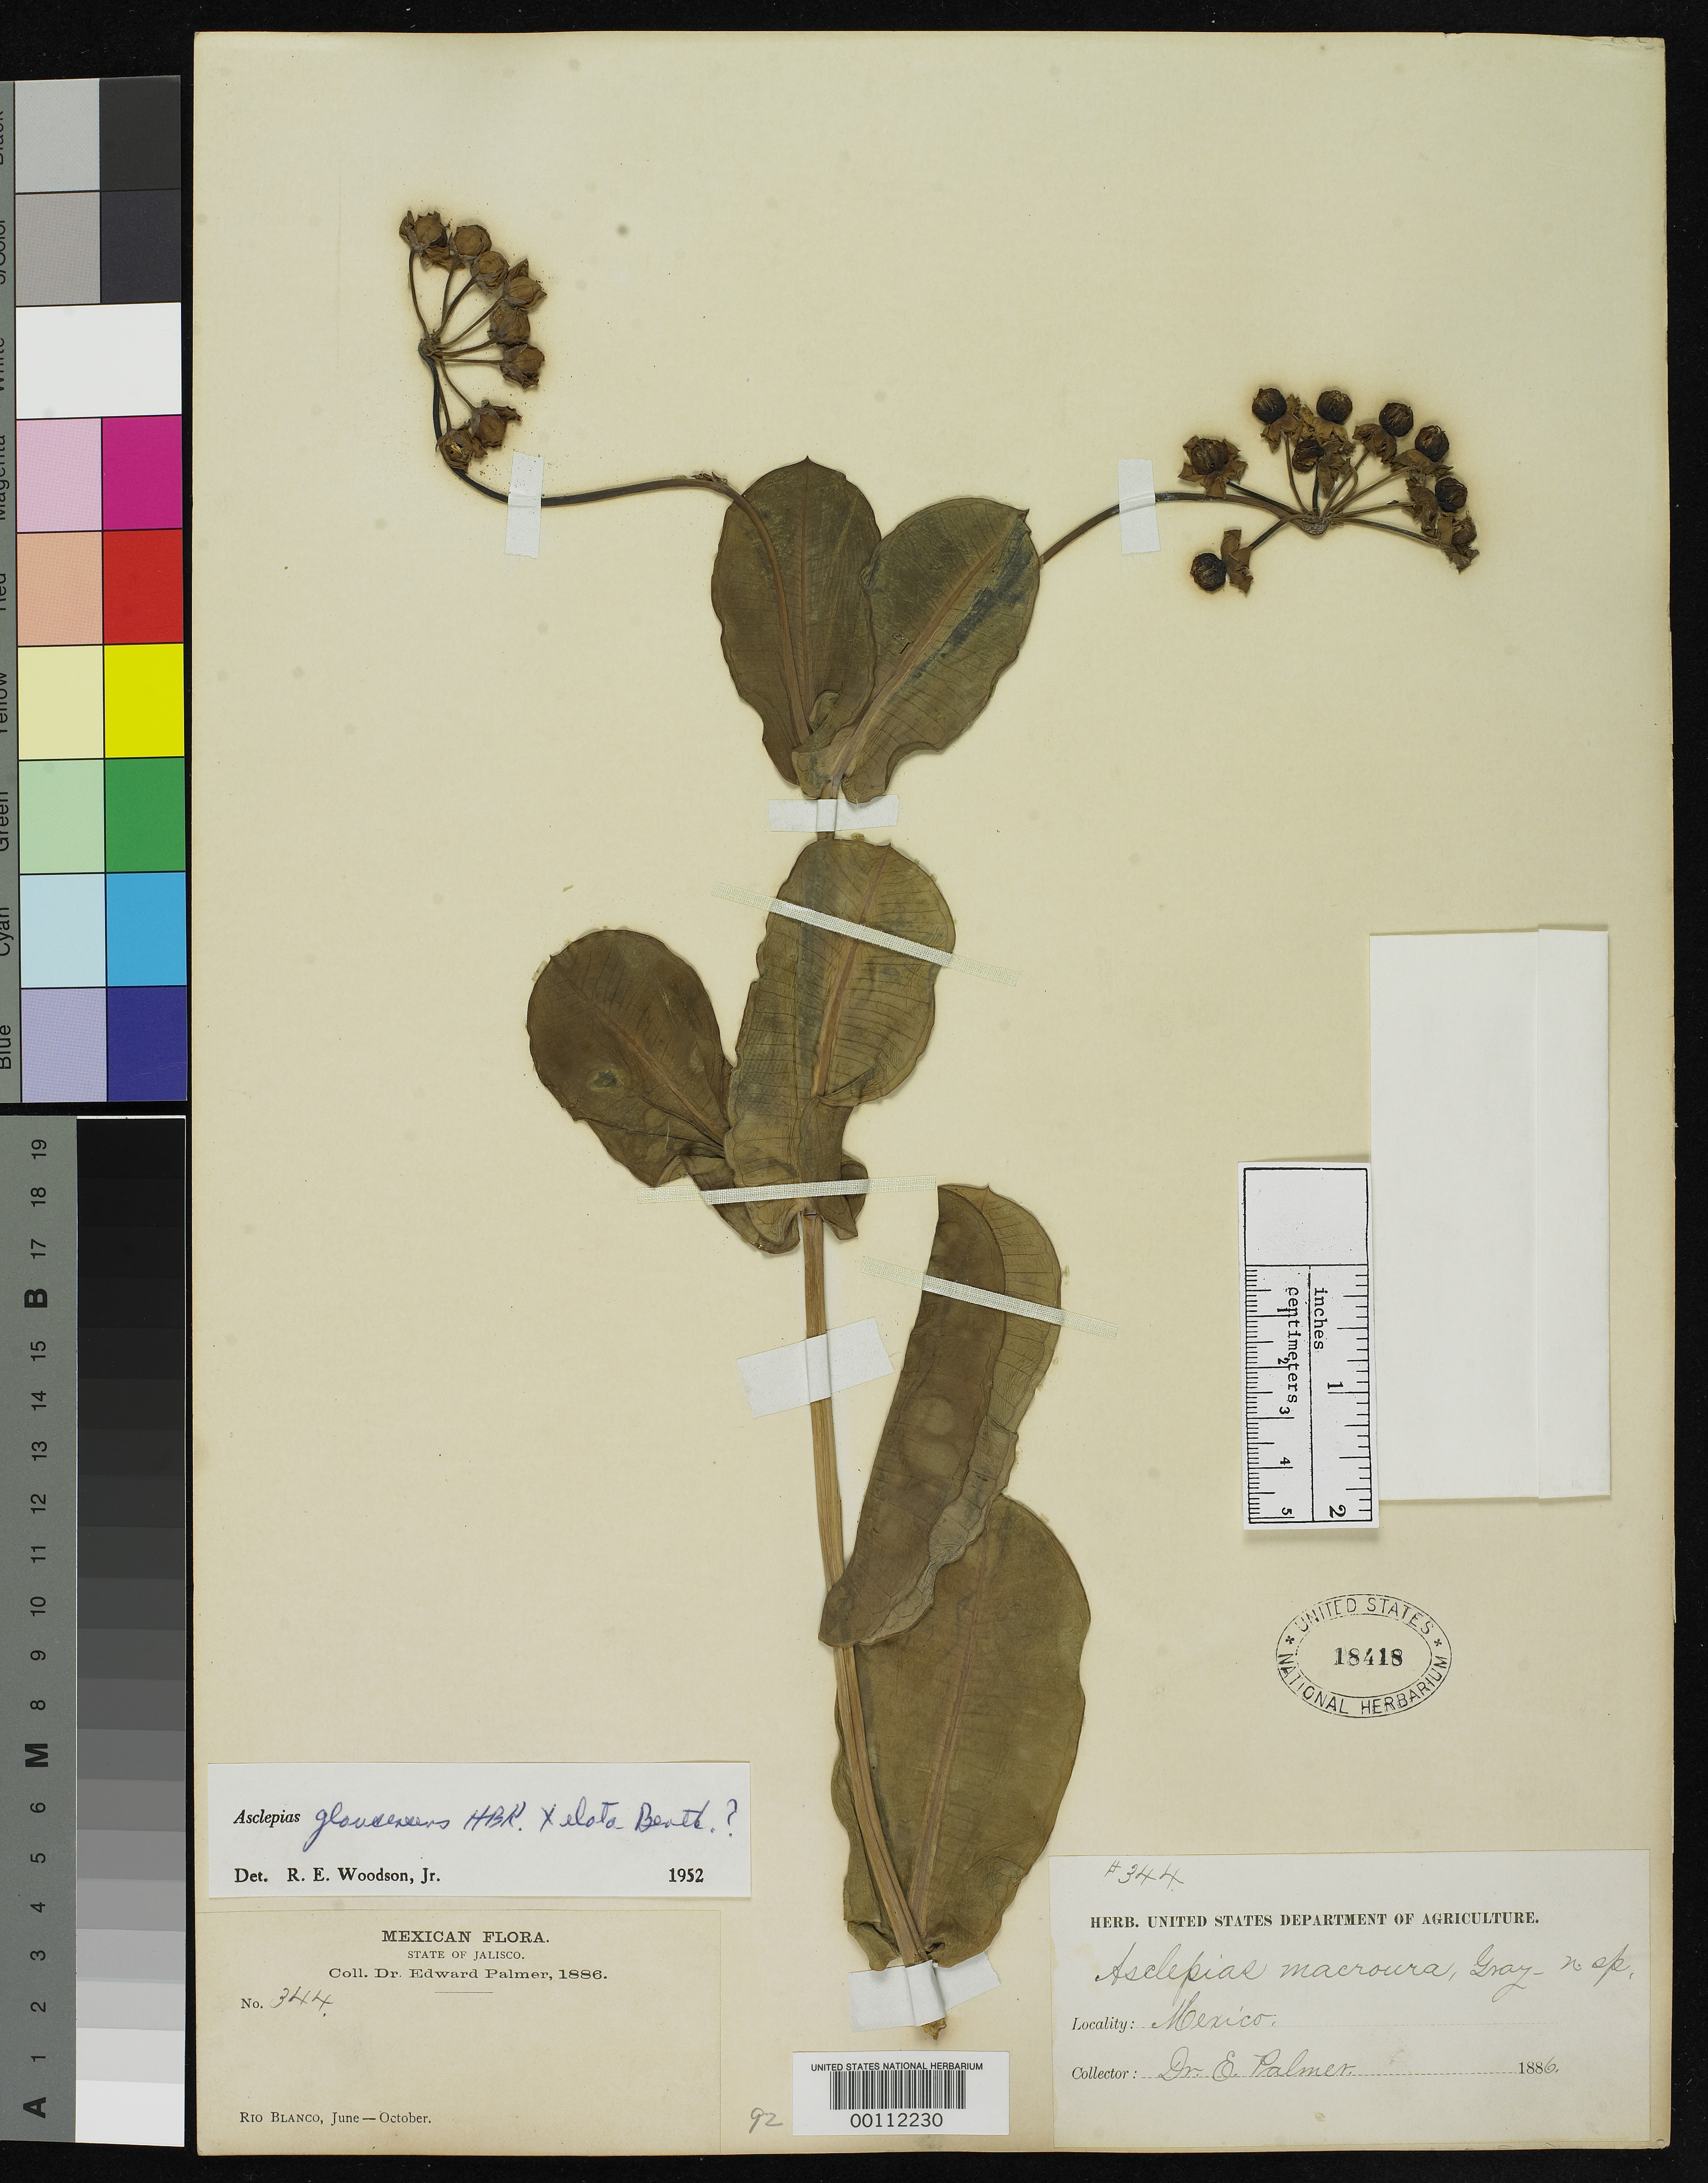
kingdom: Plantae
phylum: Tracheophyta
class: Magnoliopsida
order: Gentianales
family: Apocynaceae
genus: Asclepias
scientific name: Asclepias macroura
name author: A. Gray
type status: Isotype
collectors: E. Palmer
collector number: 344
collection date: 1886-06/1886-10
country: Mexico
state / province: Jalisco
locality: Rio Blanco.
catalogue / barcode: US 18418